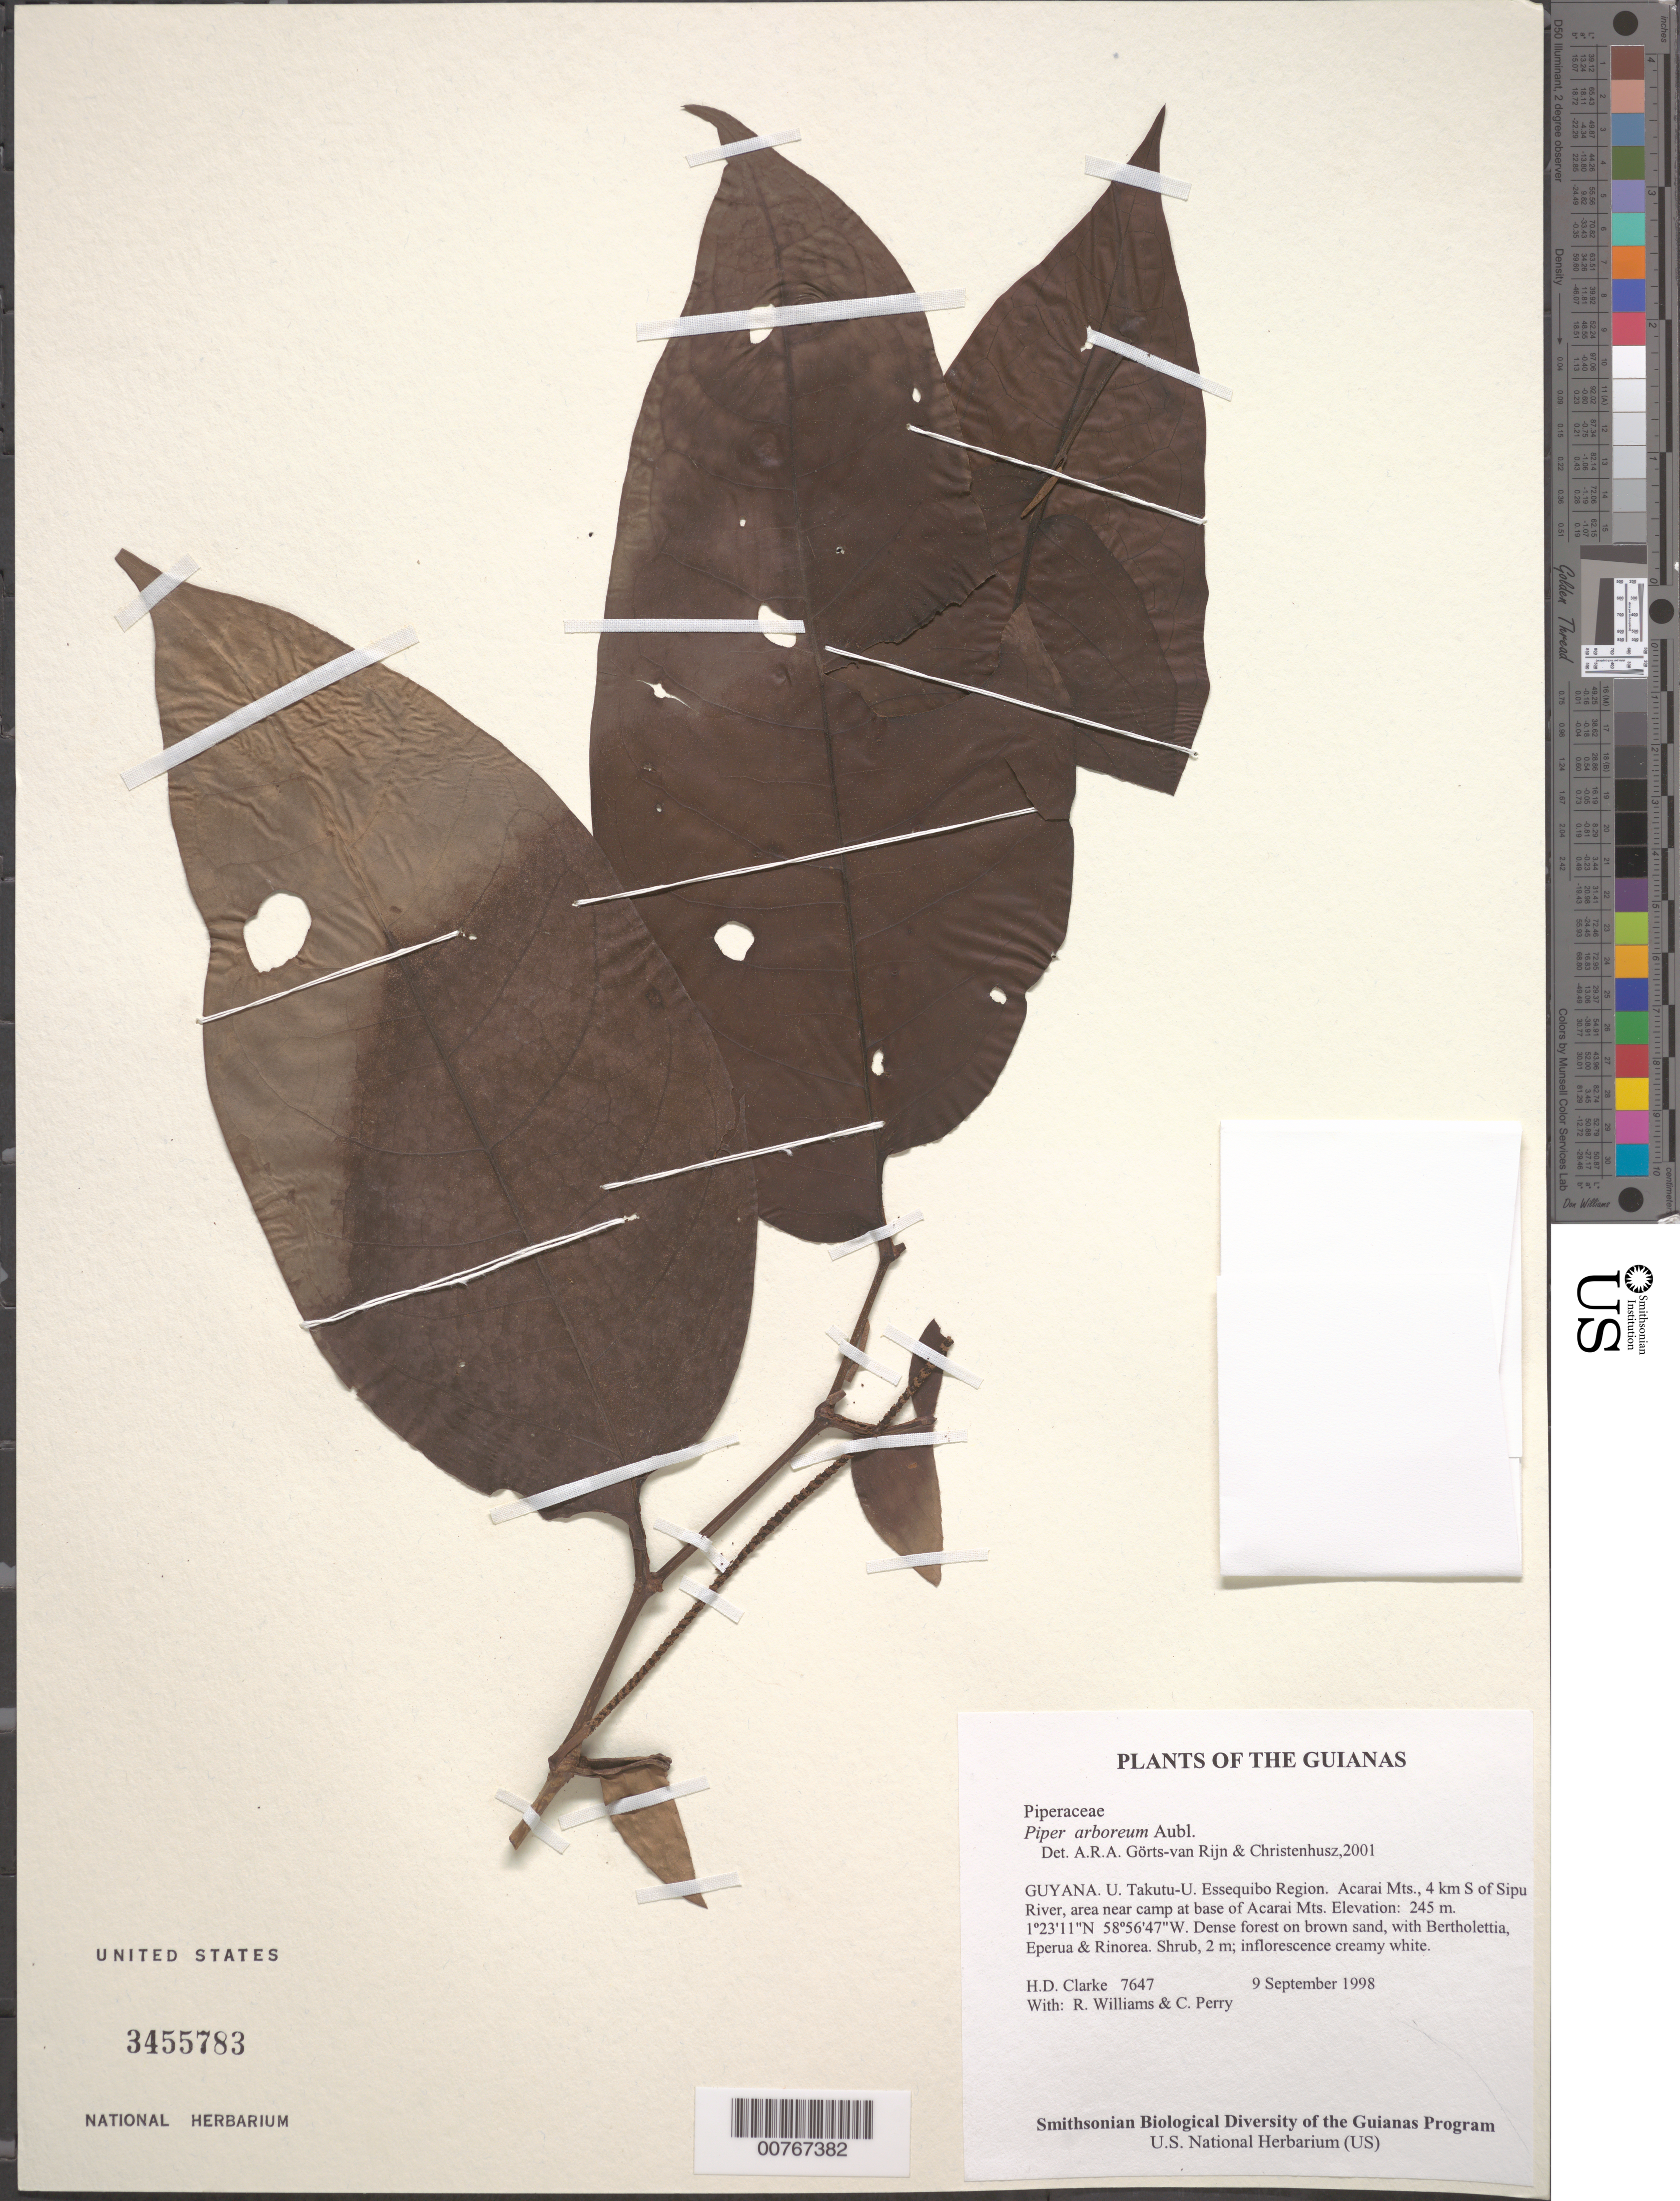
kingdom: Plantae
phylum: Tracheophyta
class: Magnoliopsida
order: Piperales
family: Piperaceae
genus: Piper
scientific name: Piper arboreum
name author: Aubl.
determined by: Görts-van Rijn, A. R.; Christenhusz, M. J.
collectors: H. D. Clarke, R. Williams & C. Perry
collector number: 7647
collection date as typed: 9 September 1998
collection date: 1998-09-09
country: Guyana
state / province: U. Takutu-U. Essequibo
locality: Acarai Mts., 4 km S of Sipu River, area near camp at base of Acarai Mts.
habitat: Dense forest on brown sand, with Bertholettia, Eperua & Rinorea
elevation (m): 245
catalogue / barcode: US 3455783